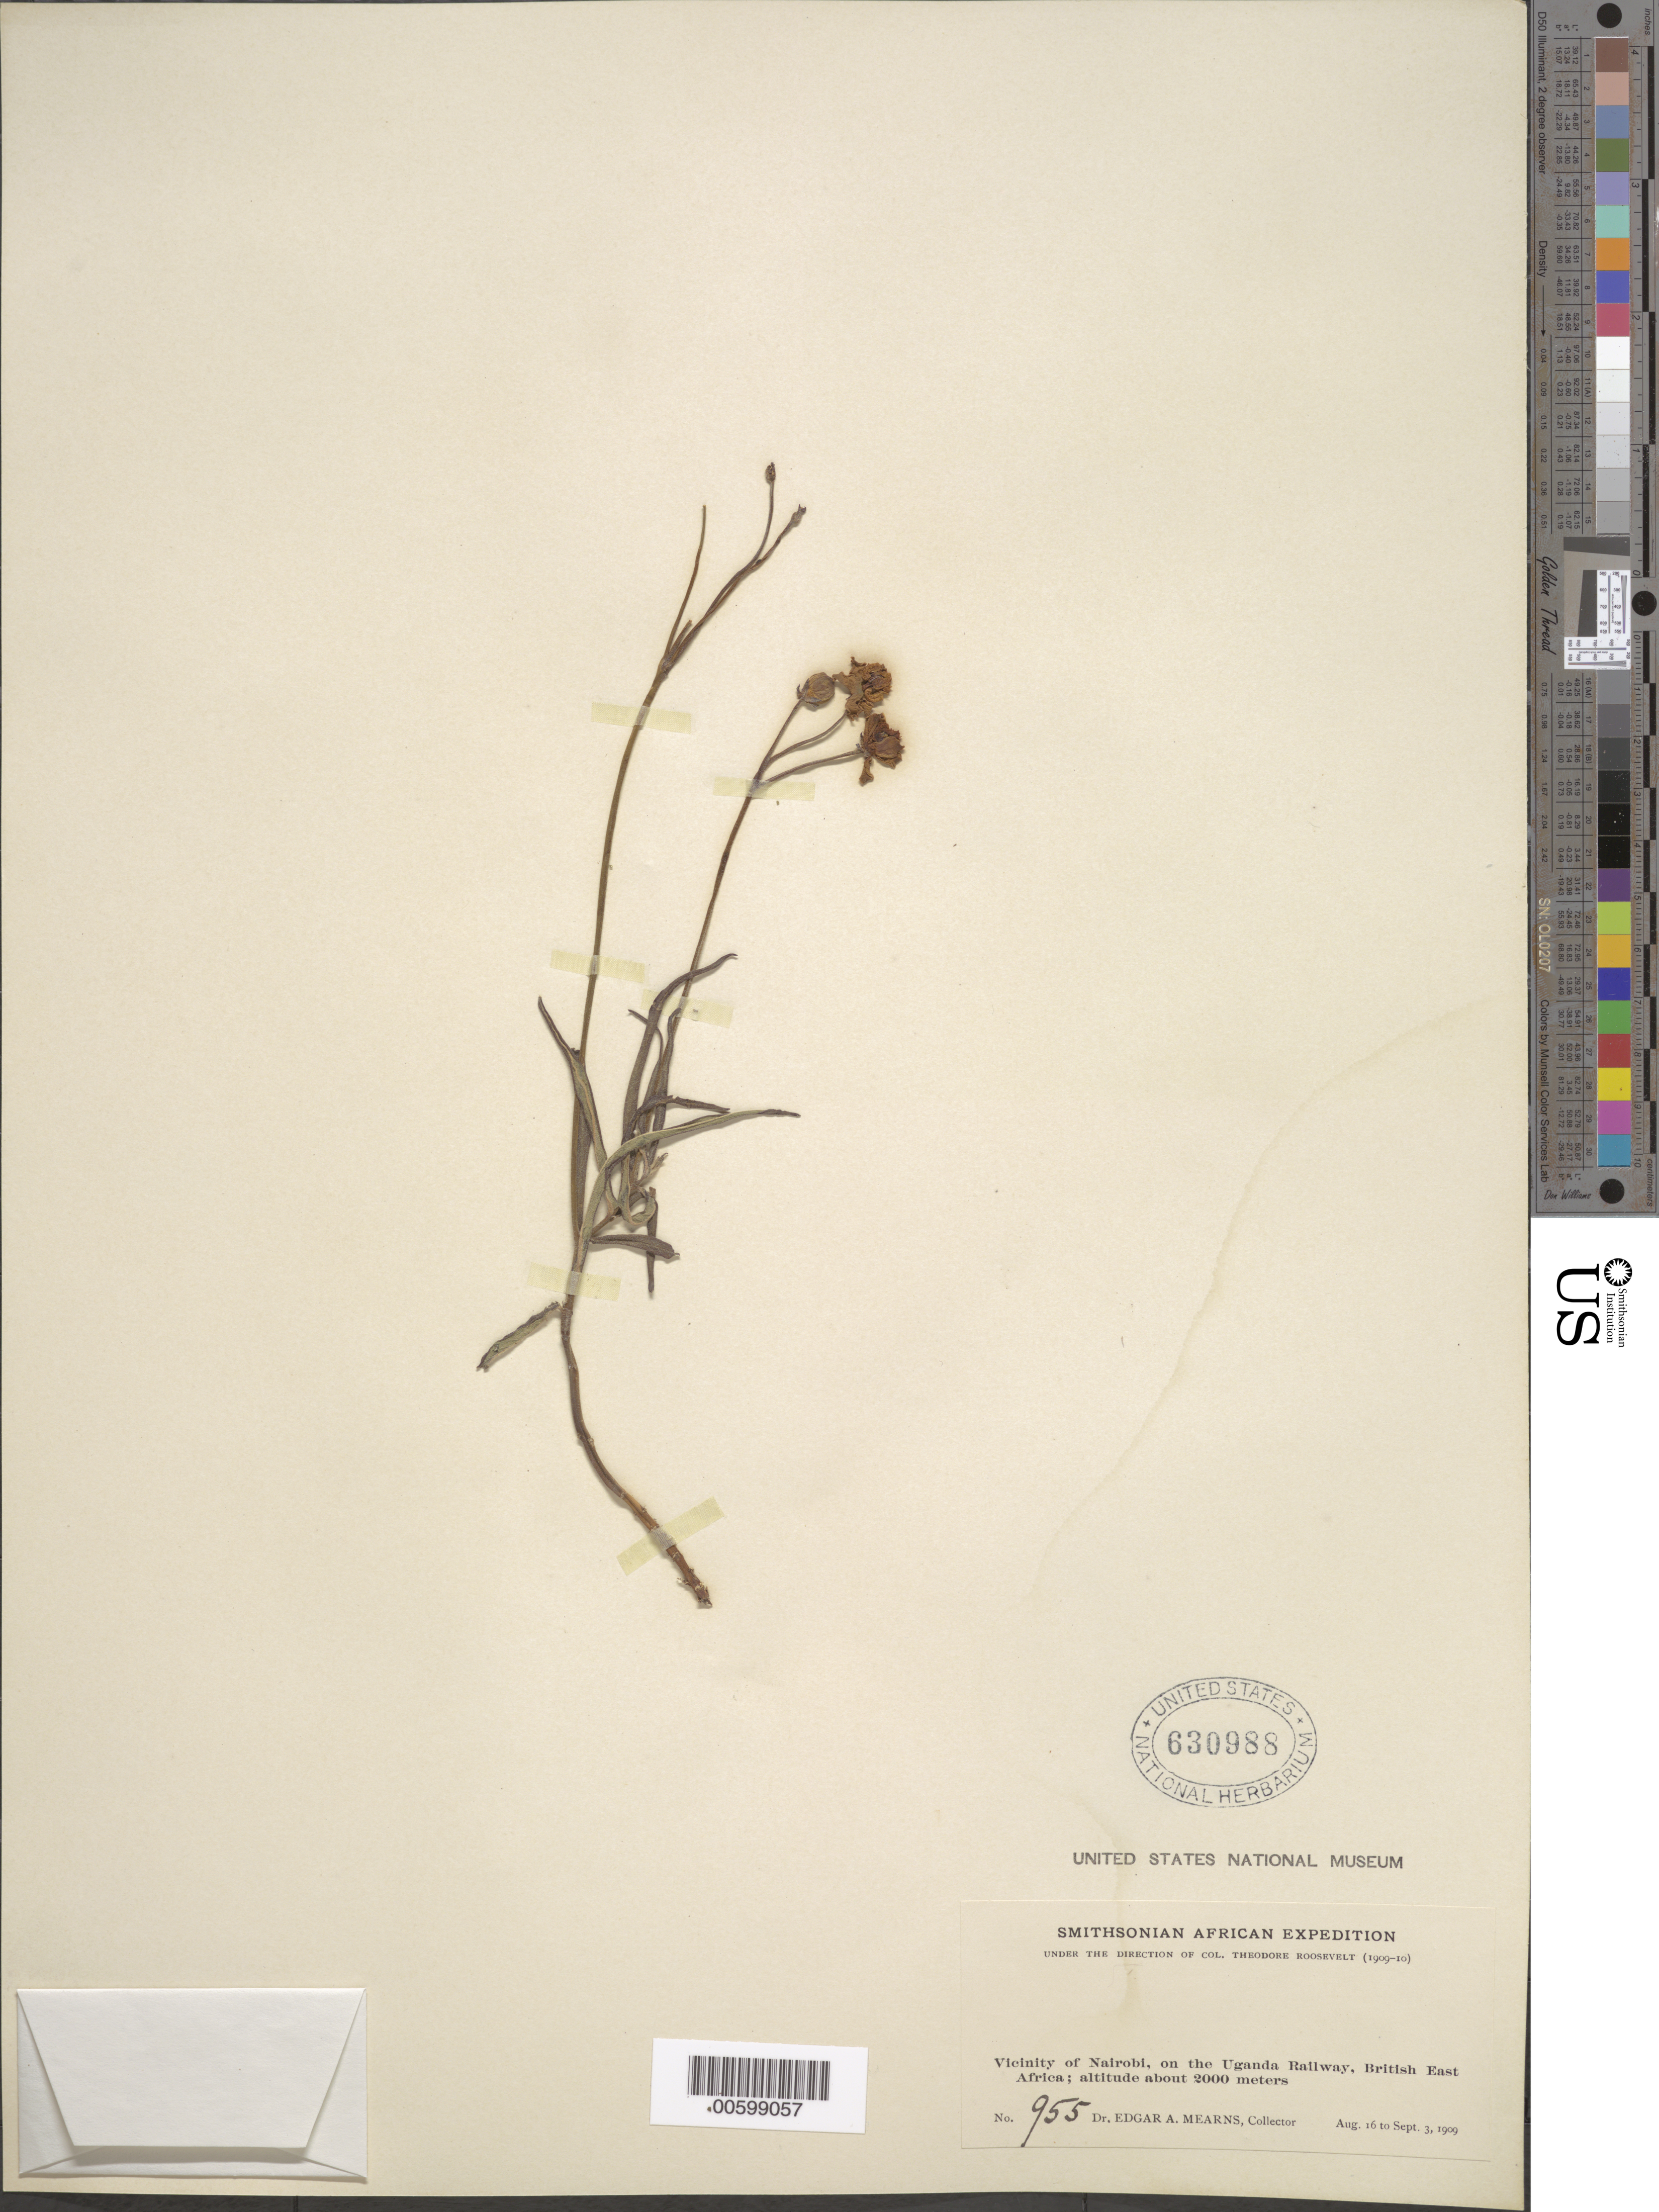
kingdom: Plantae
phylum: Tracheophyta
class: Magnoliopsida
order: Gentianales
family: Apocynaceae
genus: Matelea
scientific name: Matelea stenopetala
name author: Sandwith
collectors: E. A. Mearns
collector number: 955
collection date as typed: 16 Aug 1909 to 03 Sep 1909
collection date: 1909-08-16/1909-09-03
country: Kenya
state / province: Nairobi Area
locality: Vicinity of Nairobi, on the Uganda railway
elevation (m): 2000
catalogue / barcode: US 630988